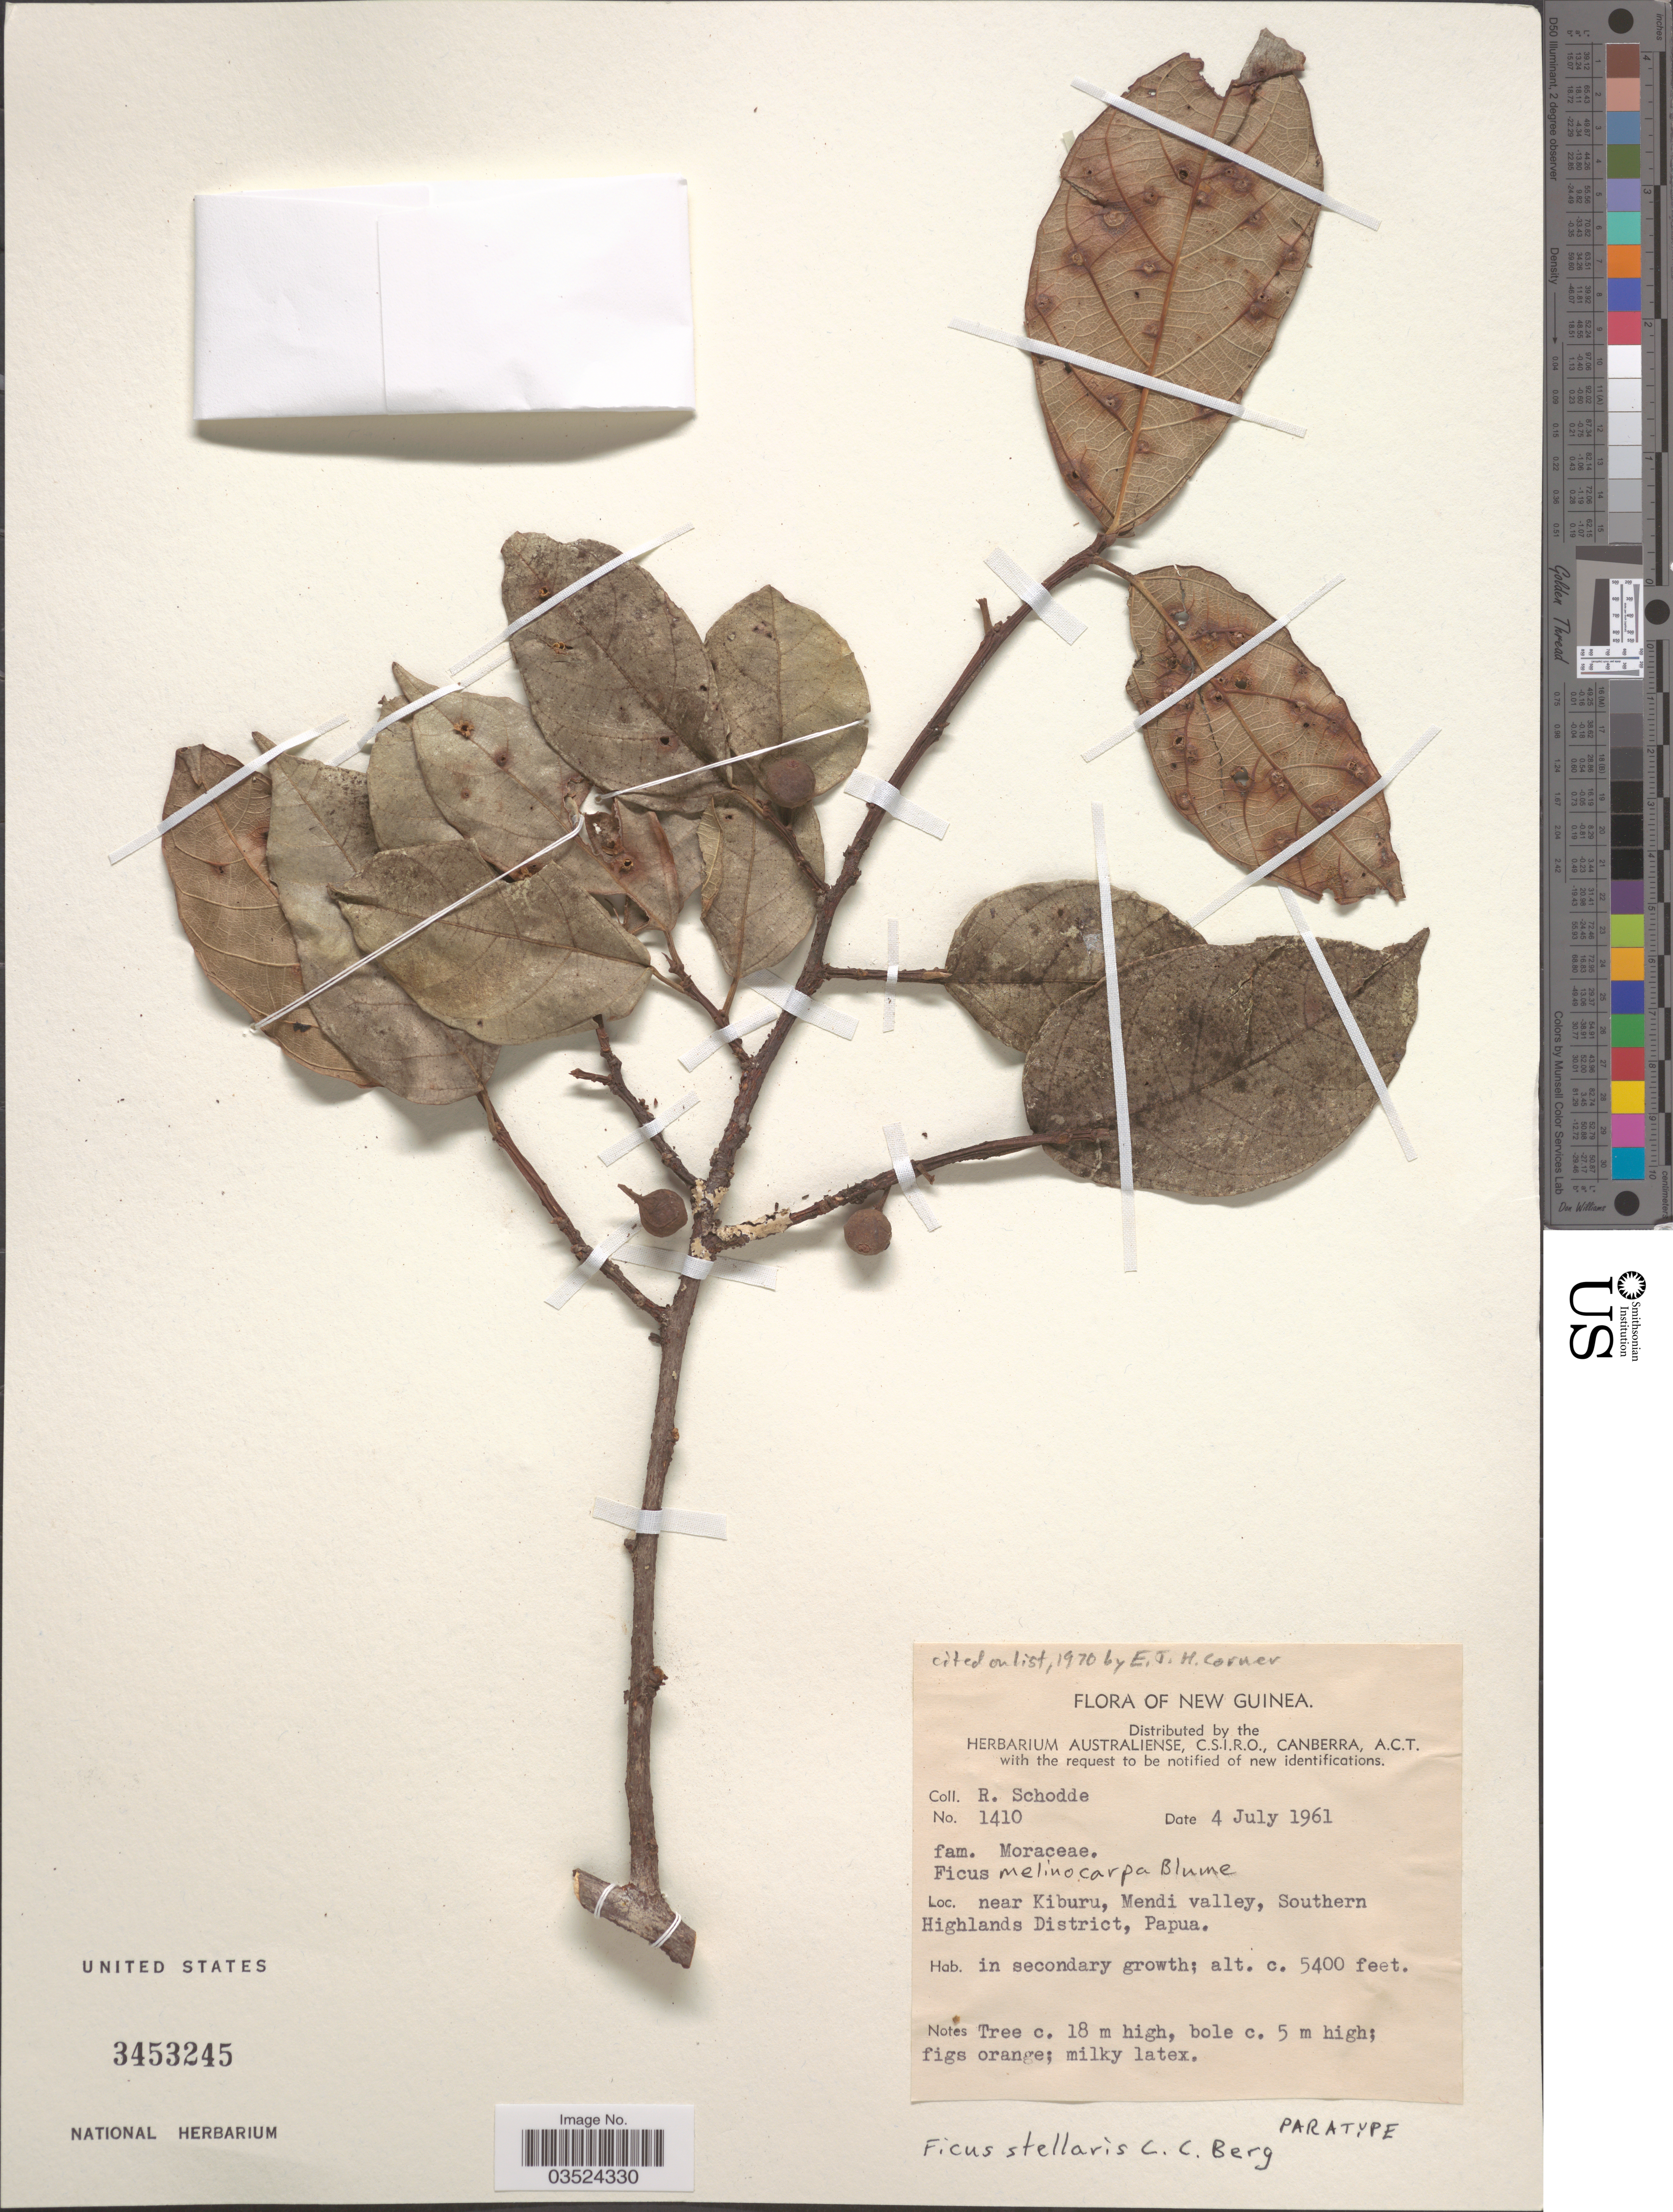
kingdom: Plantae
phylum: Tracheophyta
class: Magnoliopsida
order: Rosales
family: Moraceae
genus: Ficus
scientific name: Ficus stellaris subsp. stellaris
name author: C.C. Berg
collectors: R. Schodde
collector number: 1410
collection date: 1961-07-04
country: Papua New Guinea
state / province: Southern Highlands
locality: New Guinea. Near Kiburu, Mendi valley, Southern Highlands District, Papua.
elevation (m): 1646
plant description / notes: cited by C.C. Berg, Blumea 48: 585. 2003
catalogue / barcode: US 3453245